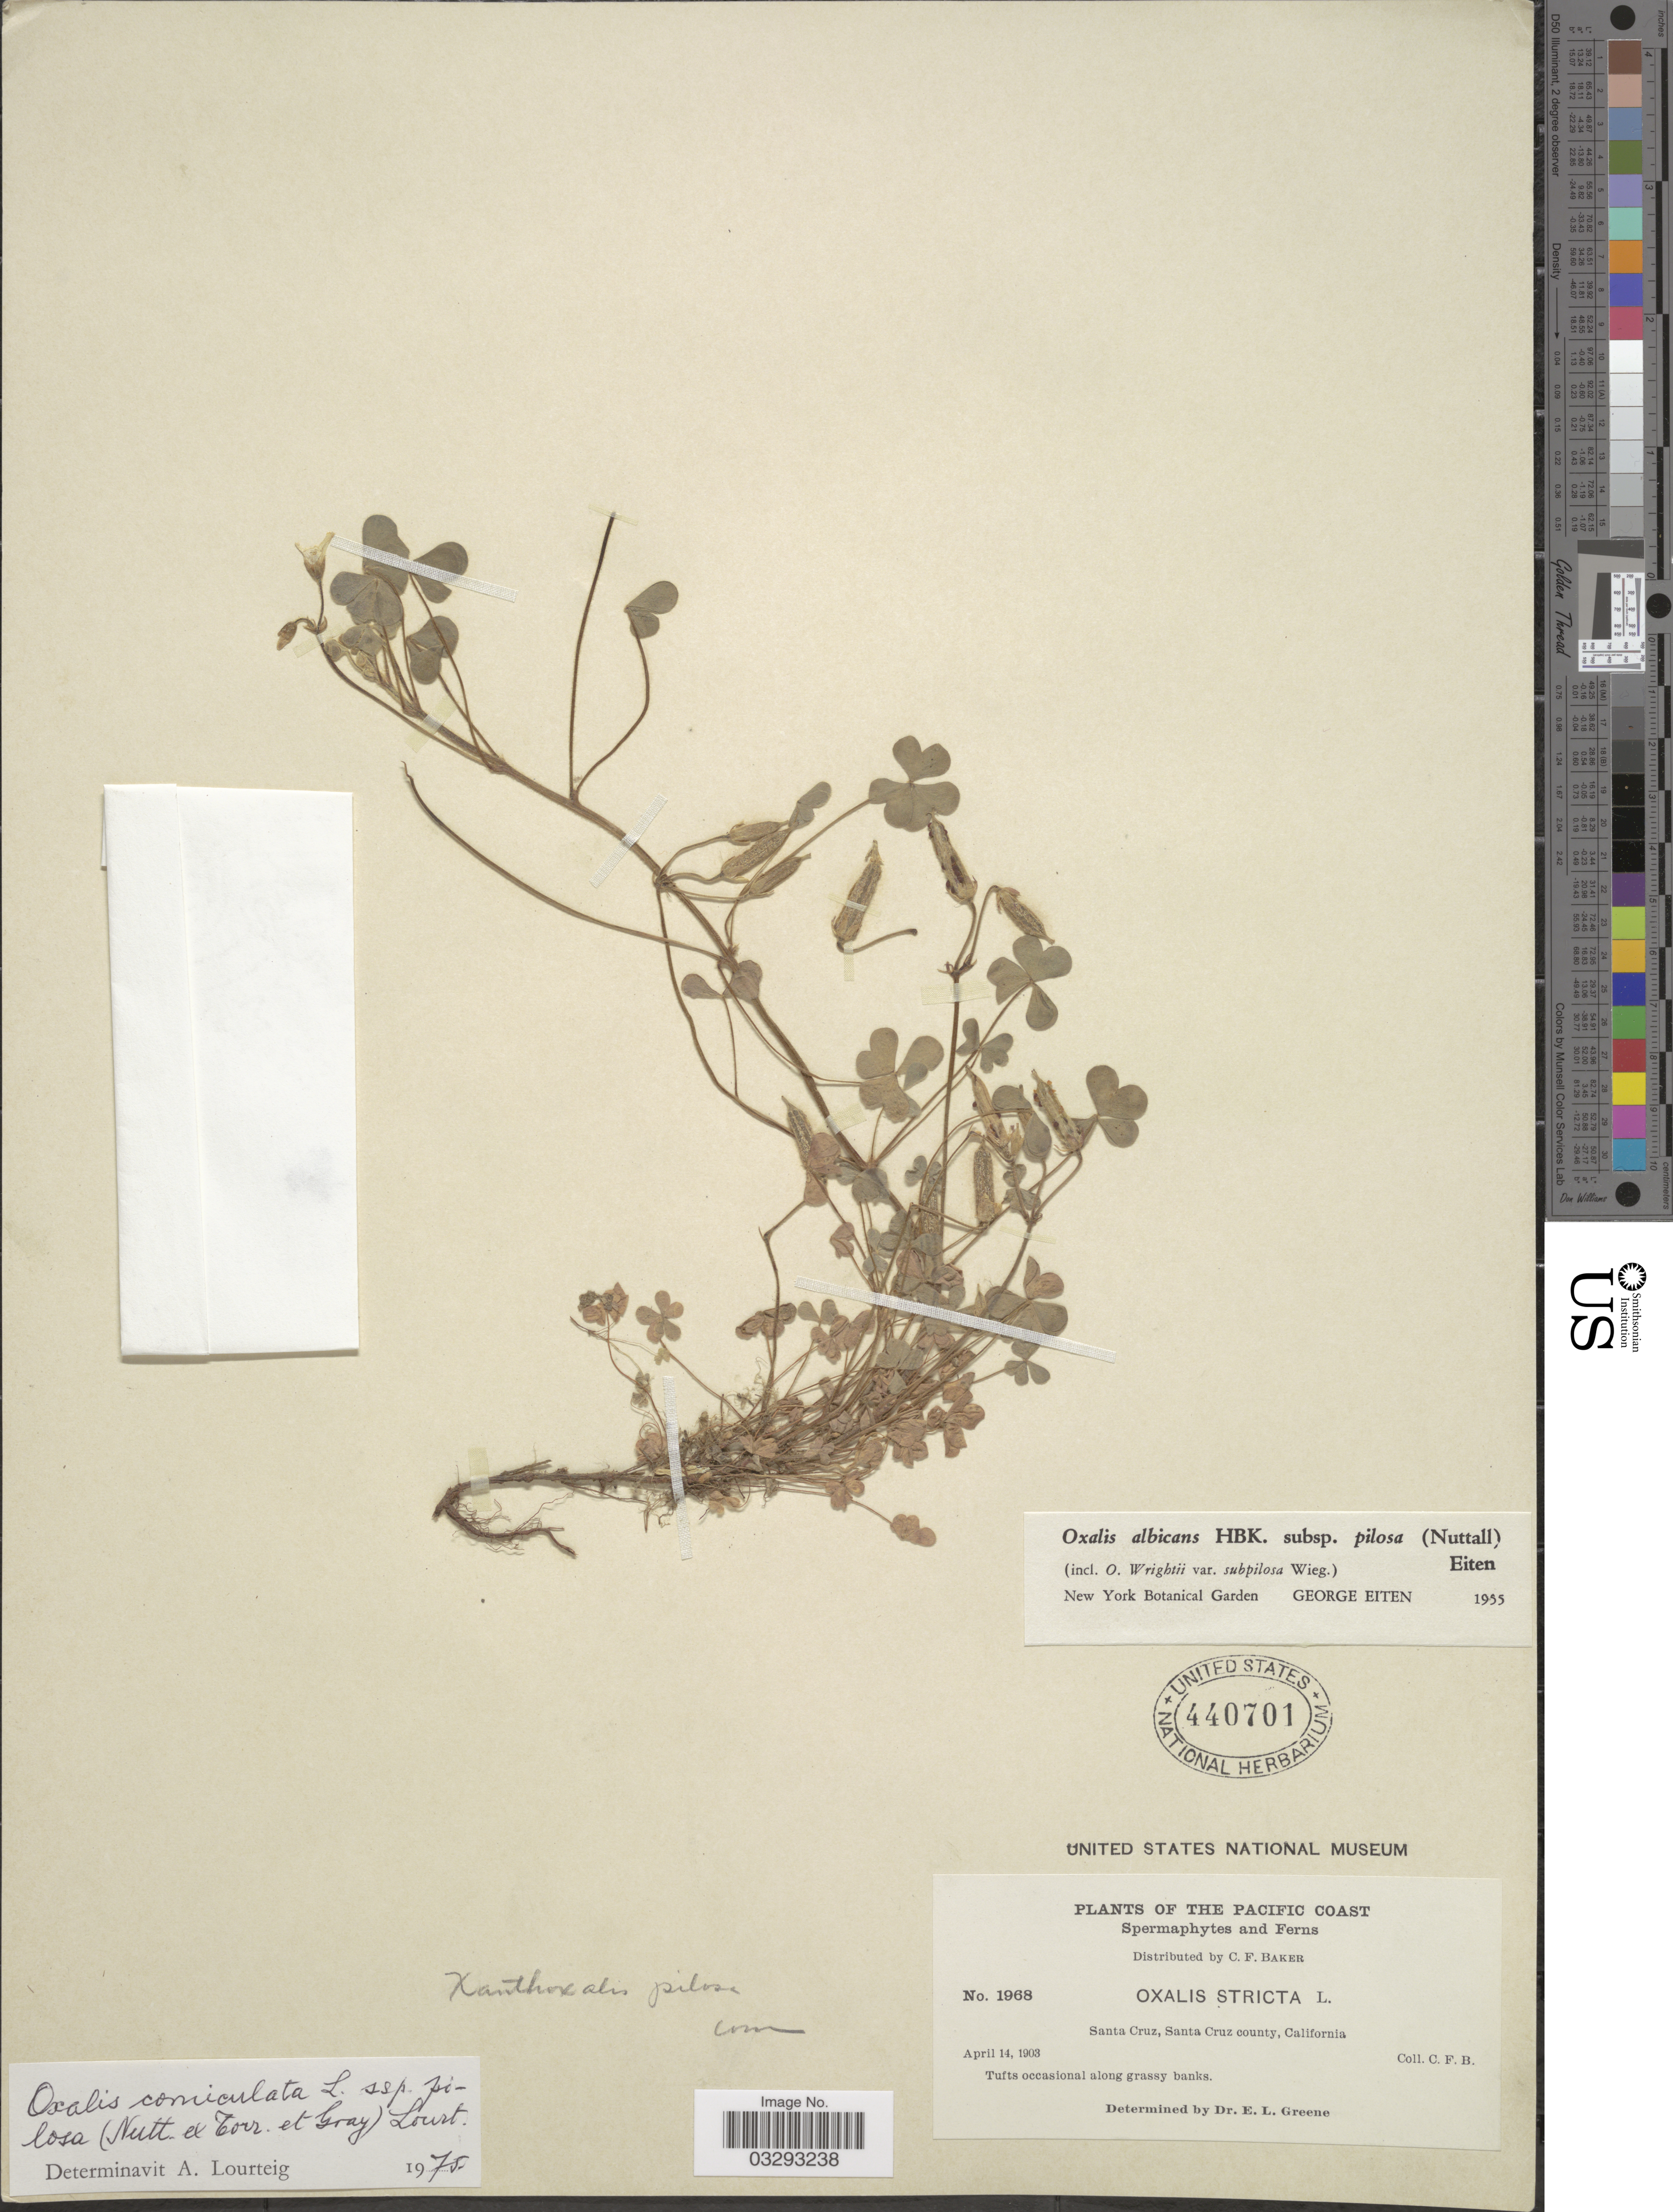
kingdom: Plantae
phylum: Tracheophyta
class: Magnoliopsida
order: Oxalidales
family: Oxalidaceae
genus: Oxalis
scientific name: Oxalis corniculata subsp. pilosa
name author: (Nutt.) Lourteig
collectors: C. F. Baker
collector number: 1968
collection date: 1903-04-14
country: United States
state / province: California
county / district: Santa Cruz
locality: Pacific Coast. Santa Cruz, Santa Cruz county.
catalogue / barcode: US 440701